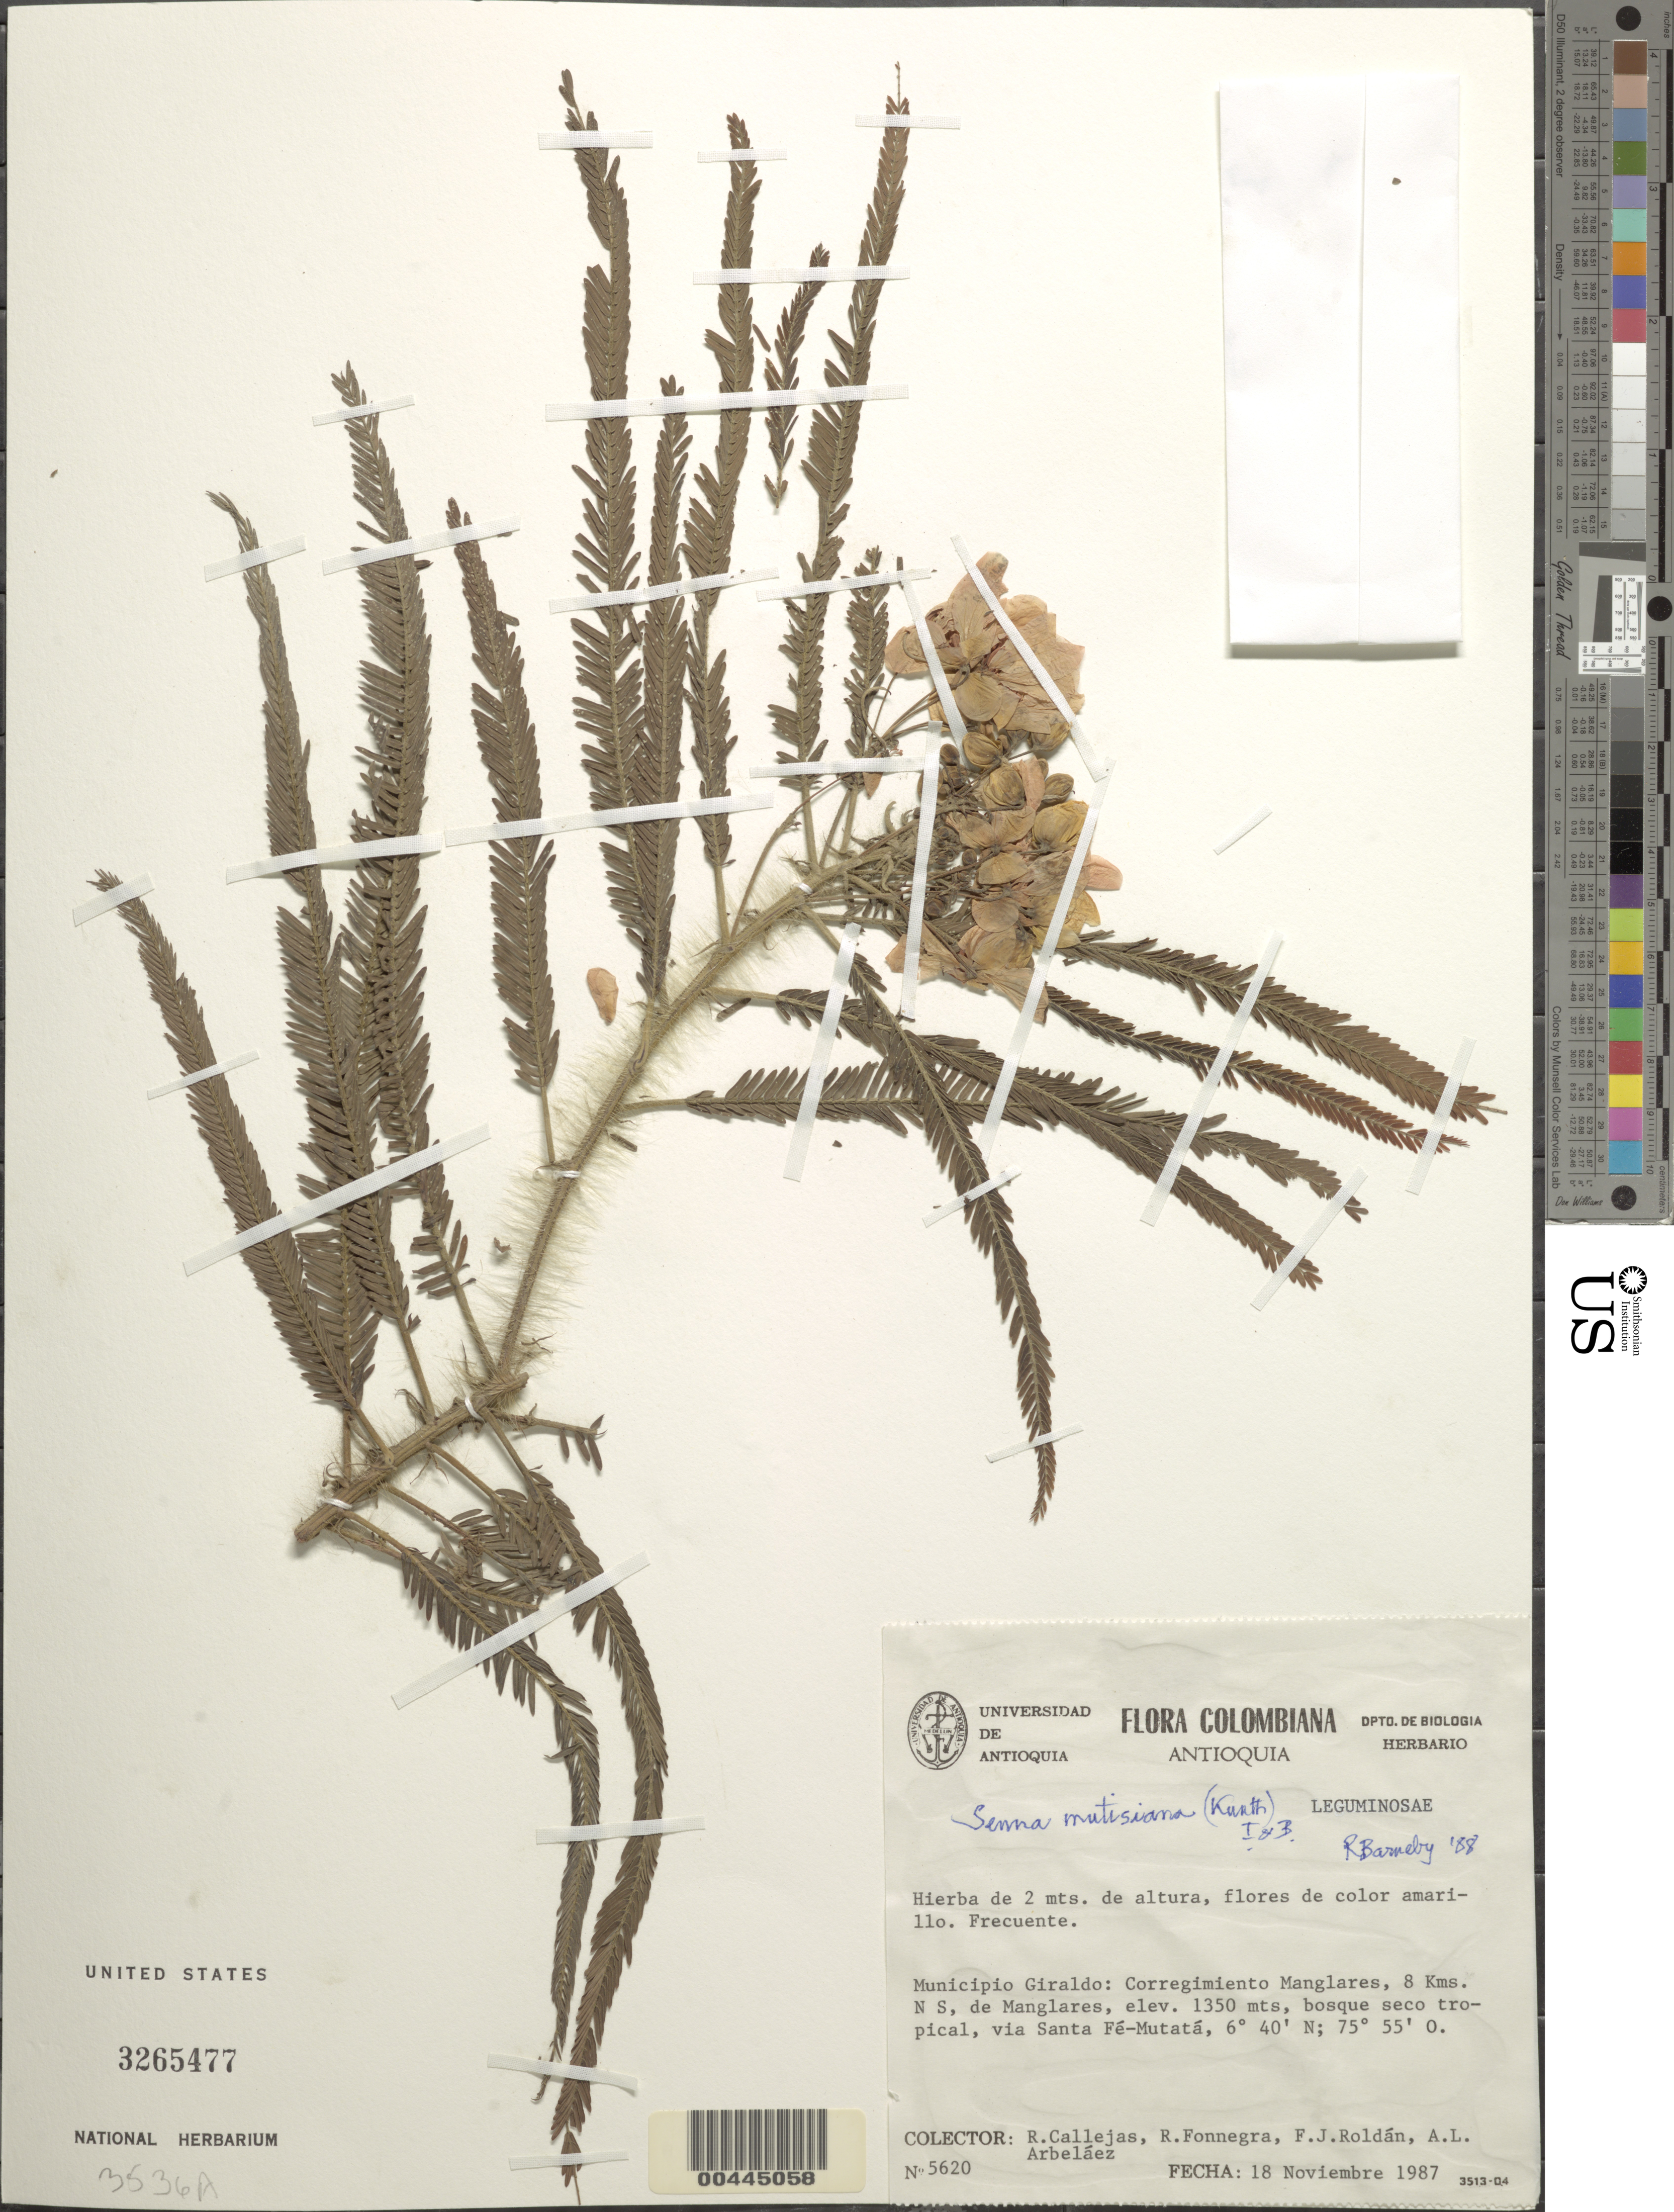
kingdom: Plantae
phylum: Tracheophyta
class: Magnoliopsida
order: Fabales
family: Fabaceae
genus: Senna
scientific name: Senna mutisiana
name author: (Kunth) H.S. Irwin & Barneby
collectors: R. Callejas, R. Fonnegra G., F. J. Roldán & A. L. Arbelaez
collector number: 5620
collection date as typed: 18 Nov 1987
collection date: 1987-11-18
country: Colombia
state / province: Antioquia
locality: Giraldo, Manglares, via Santa fe-Mutata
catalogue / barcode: US 3265477